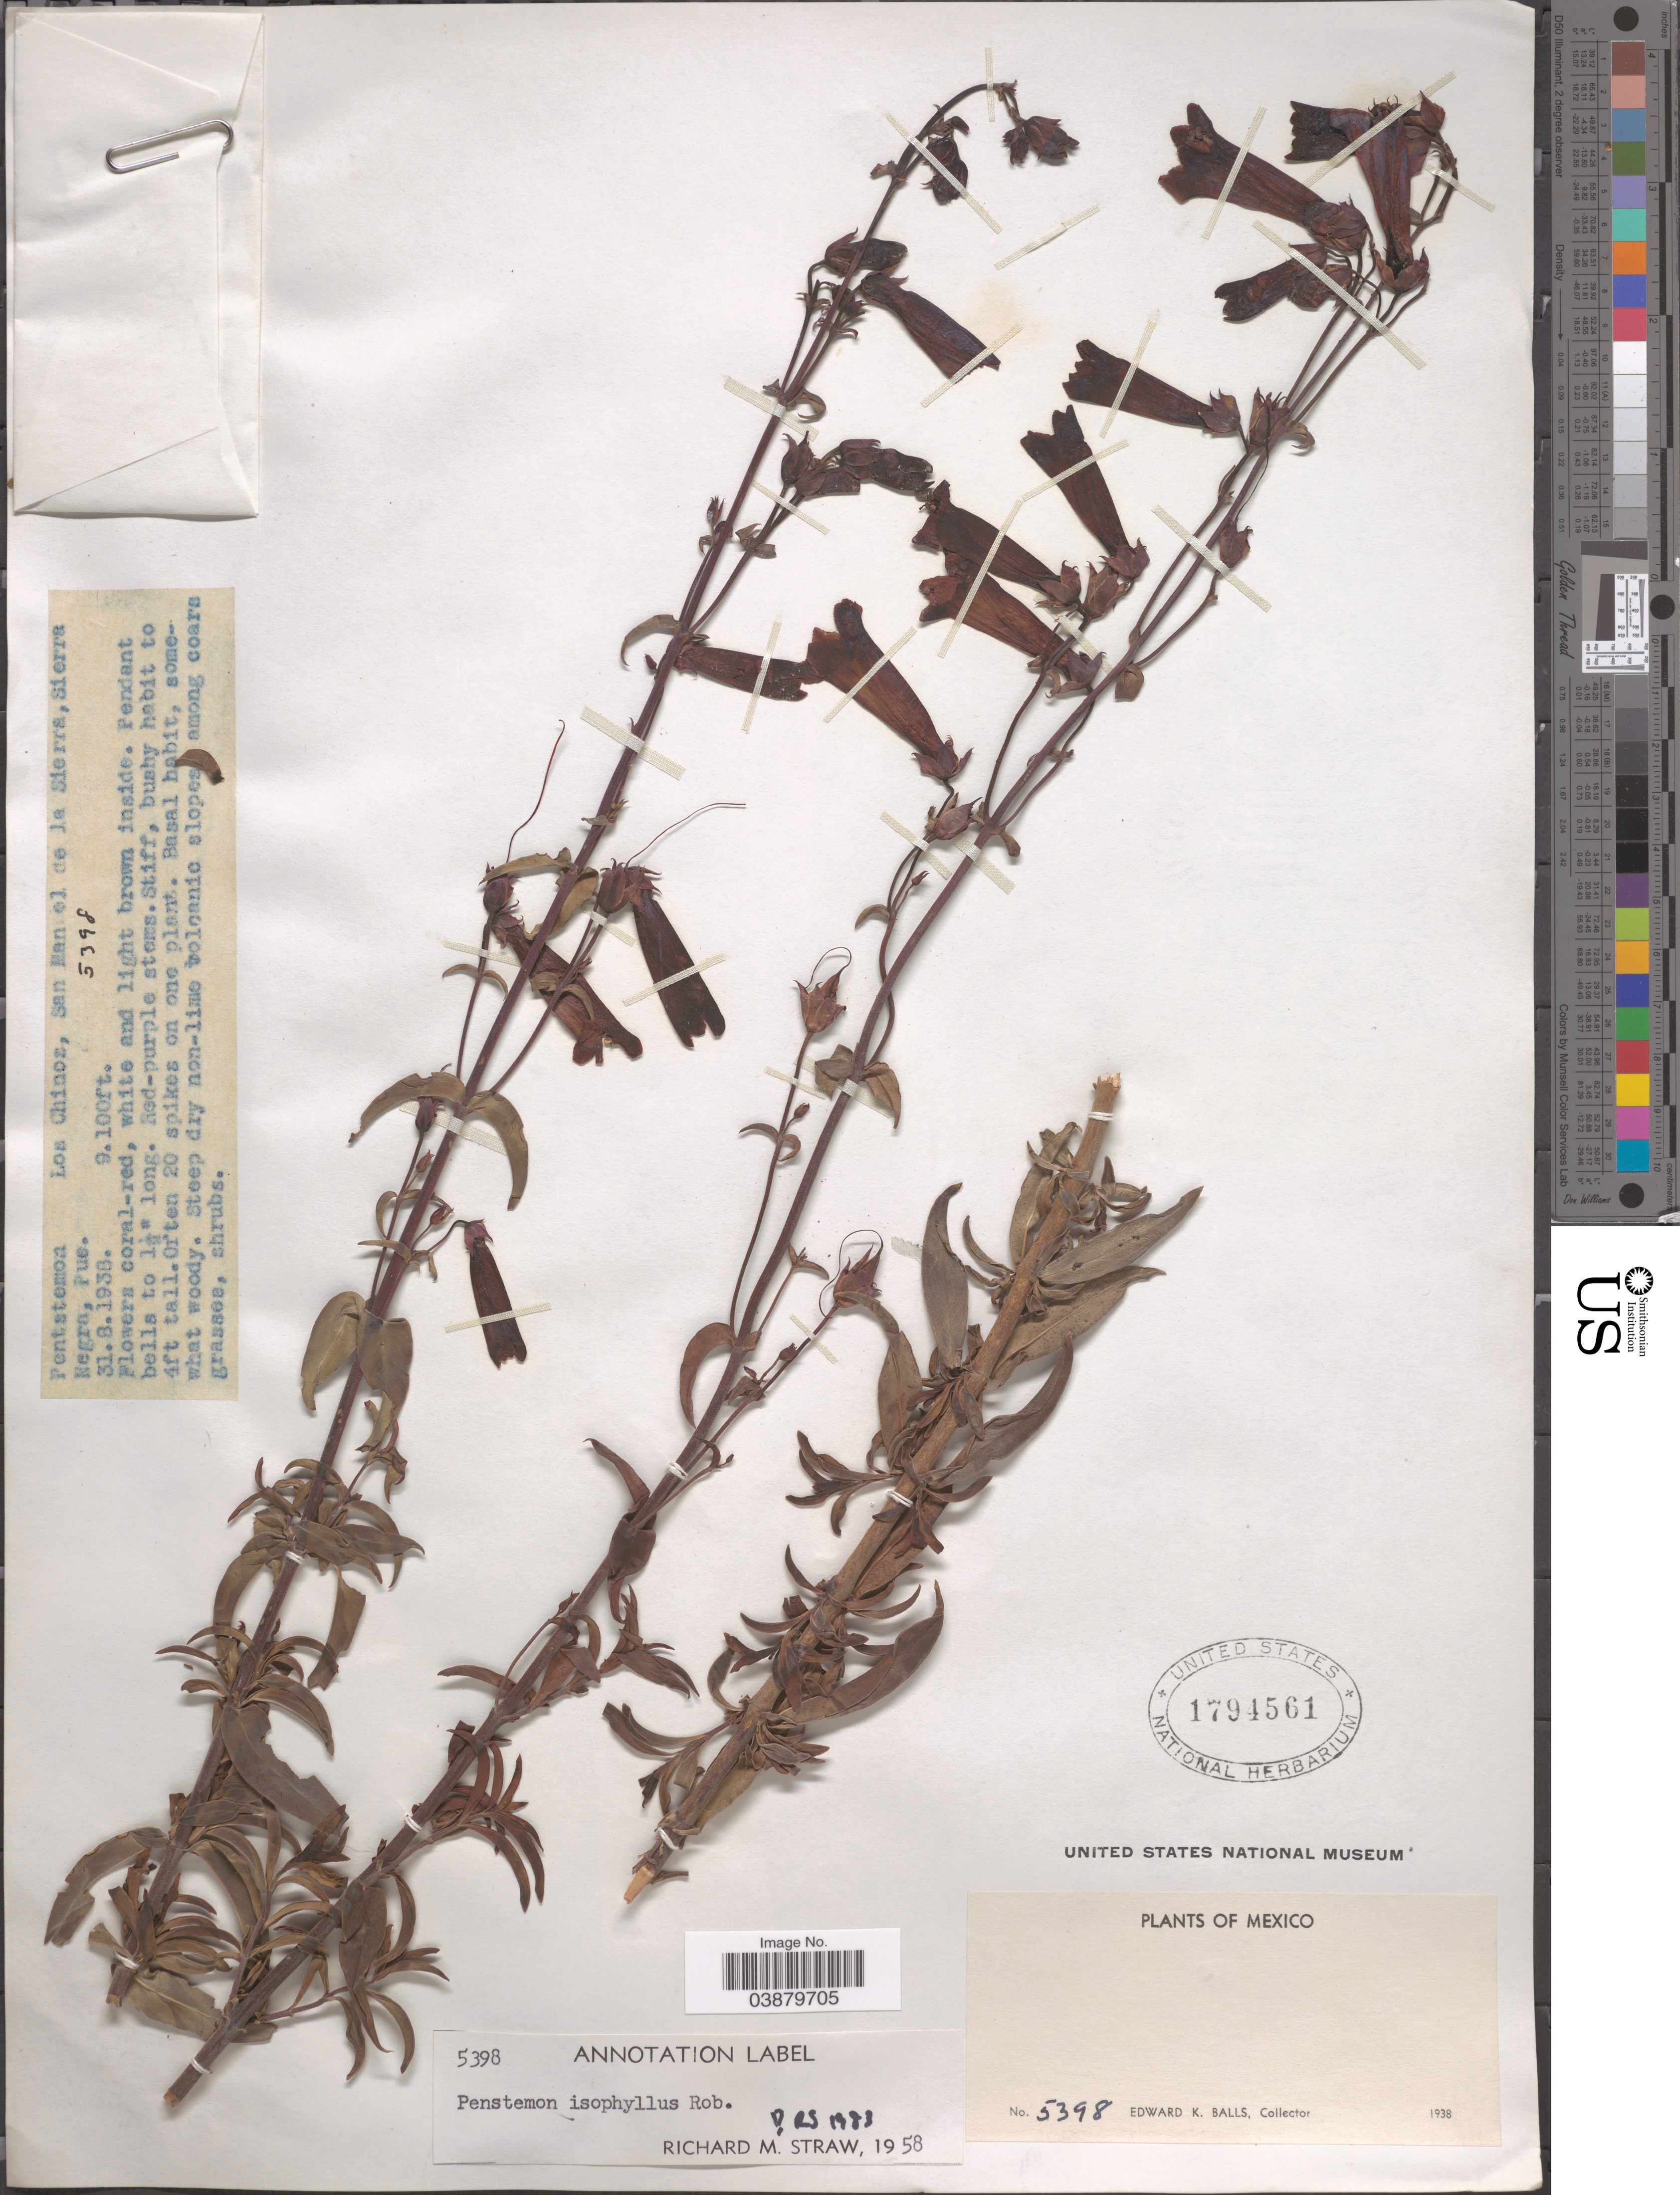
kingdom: Plantae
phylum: Tracheophyta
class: Magnoliopsida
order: Lamiales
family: Plantaginaceae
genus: Penstemon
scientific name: Penstemon isophyllus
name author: B.L. Rob.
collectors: E. K. Balls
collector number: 5398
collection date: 1938-08-31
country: Mexico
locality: Los Chinos, San Man el de la Sierra, Sierra Negra, Pus.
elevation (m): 2774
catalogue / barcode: US 1794561